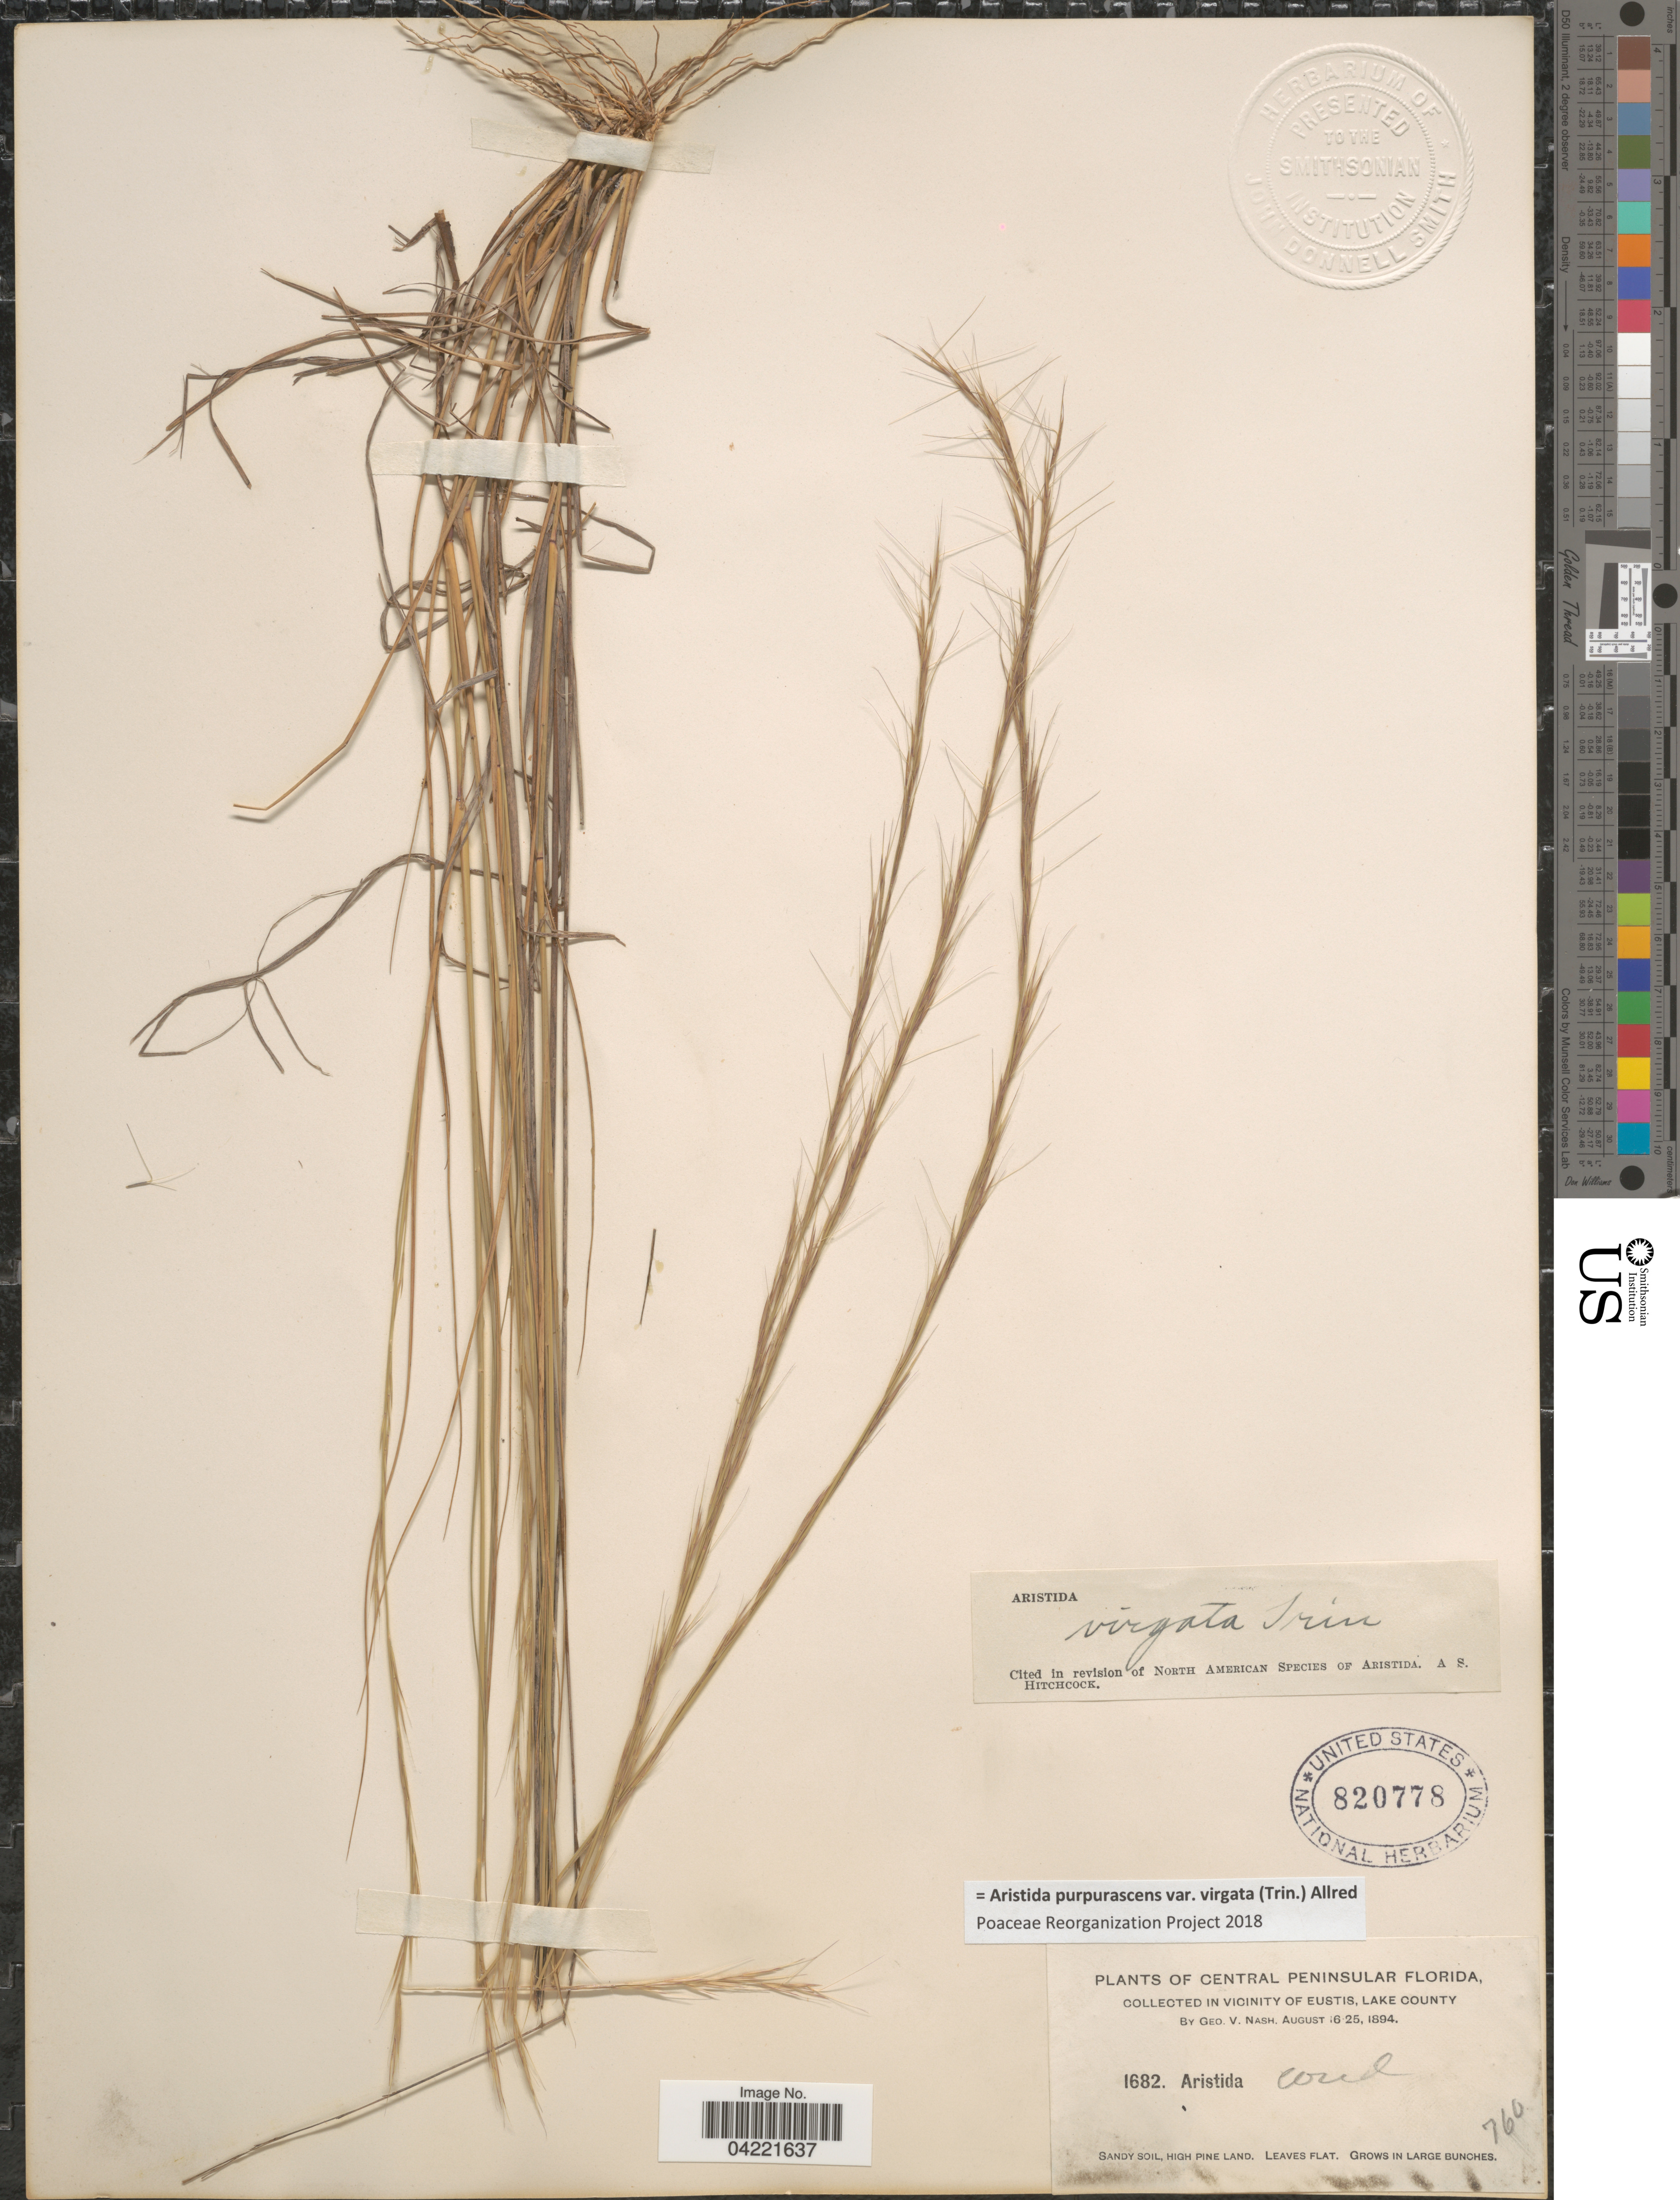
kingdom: Plantae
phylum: Tracheophyta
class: Liliopsida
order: Poales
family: Poaceae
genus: Aristida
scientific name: Aristida purpurascens var. virgata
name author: (Trin.) Allred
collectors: G. V. Nash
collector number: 1682/760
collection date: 1894-08-16/1894-08-25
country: United States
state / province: Florida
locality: Central Peninsular Florida. In vicinity of Eustis, Lake County.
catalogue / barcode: US 820778